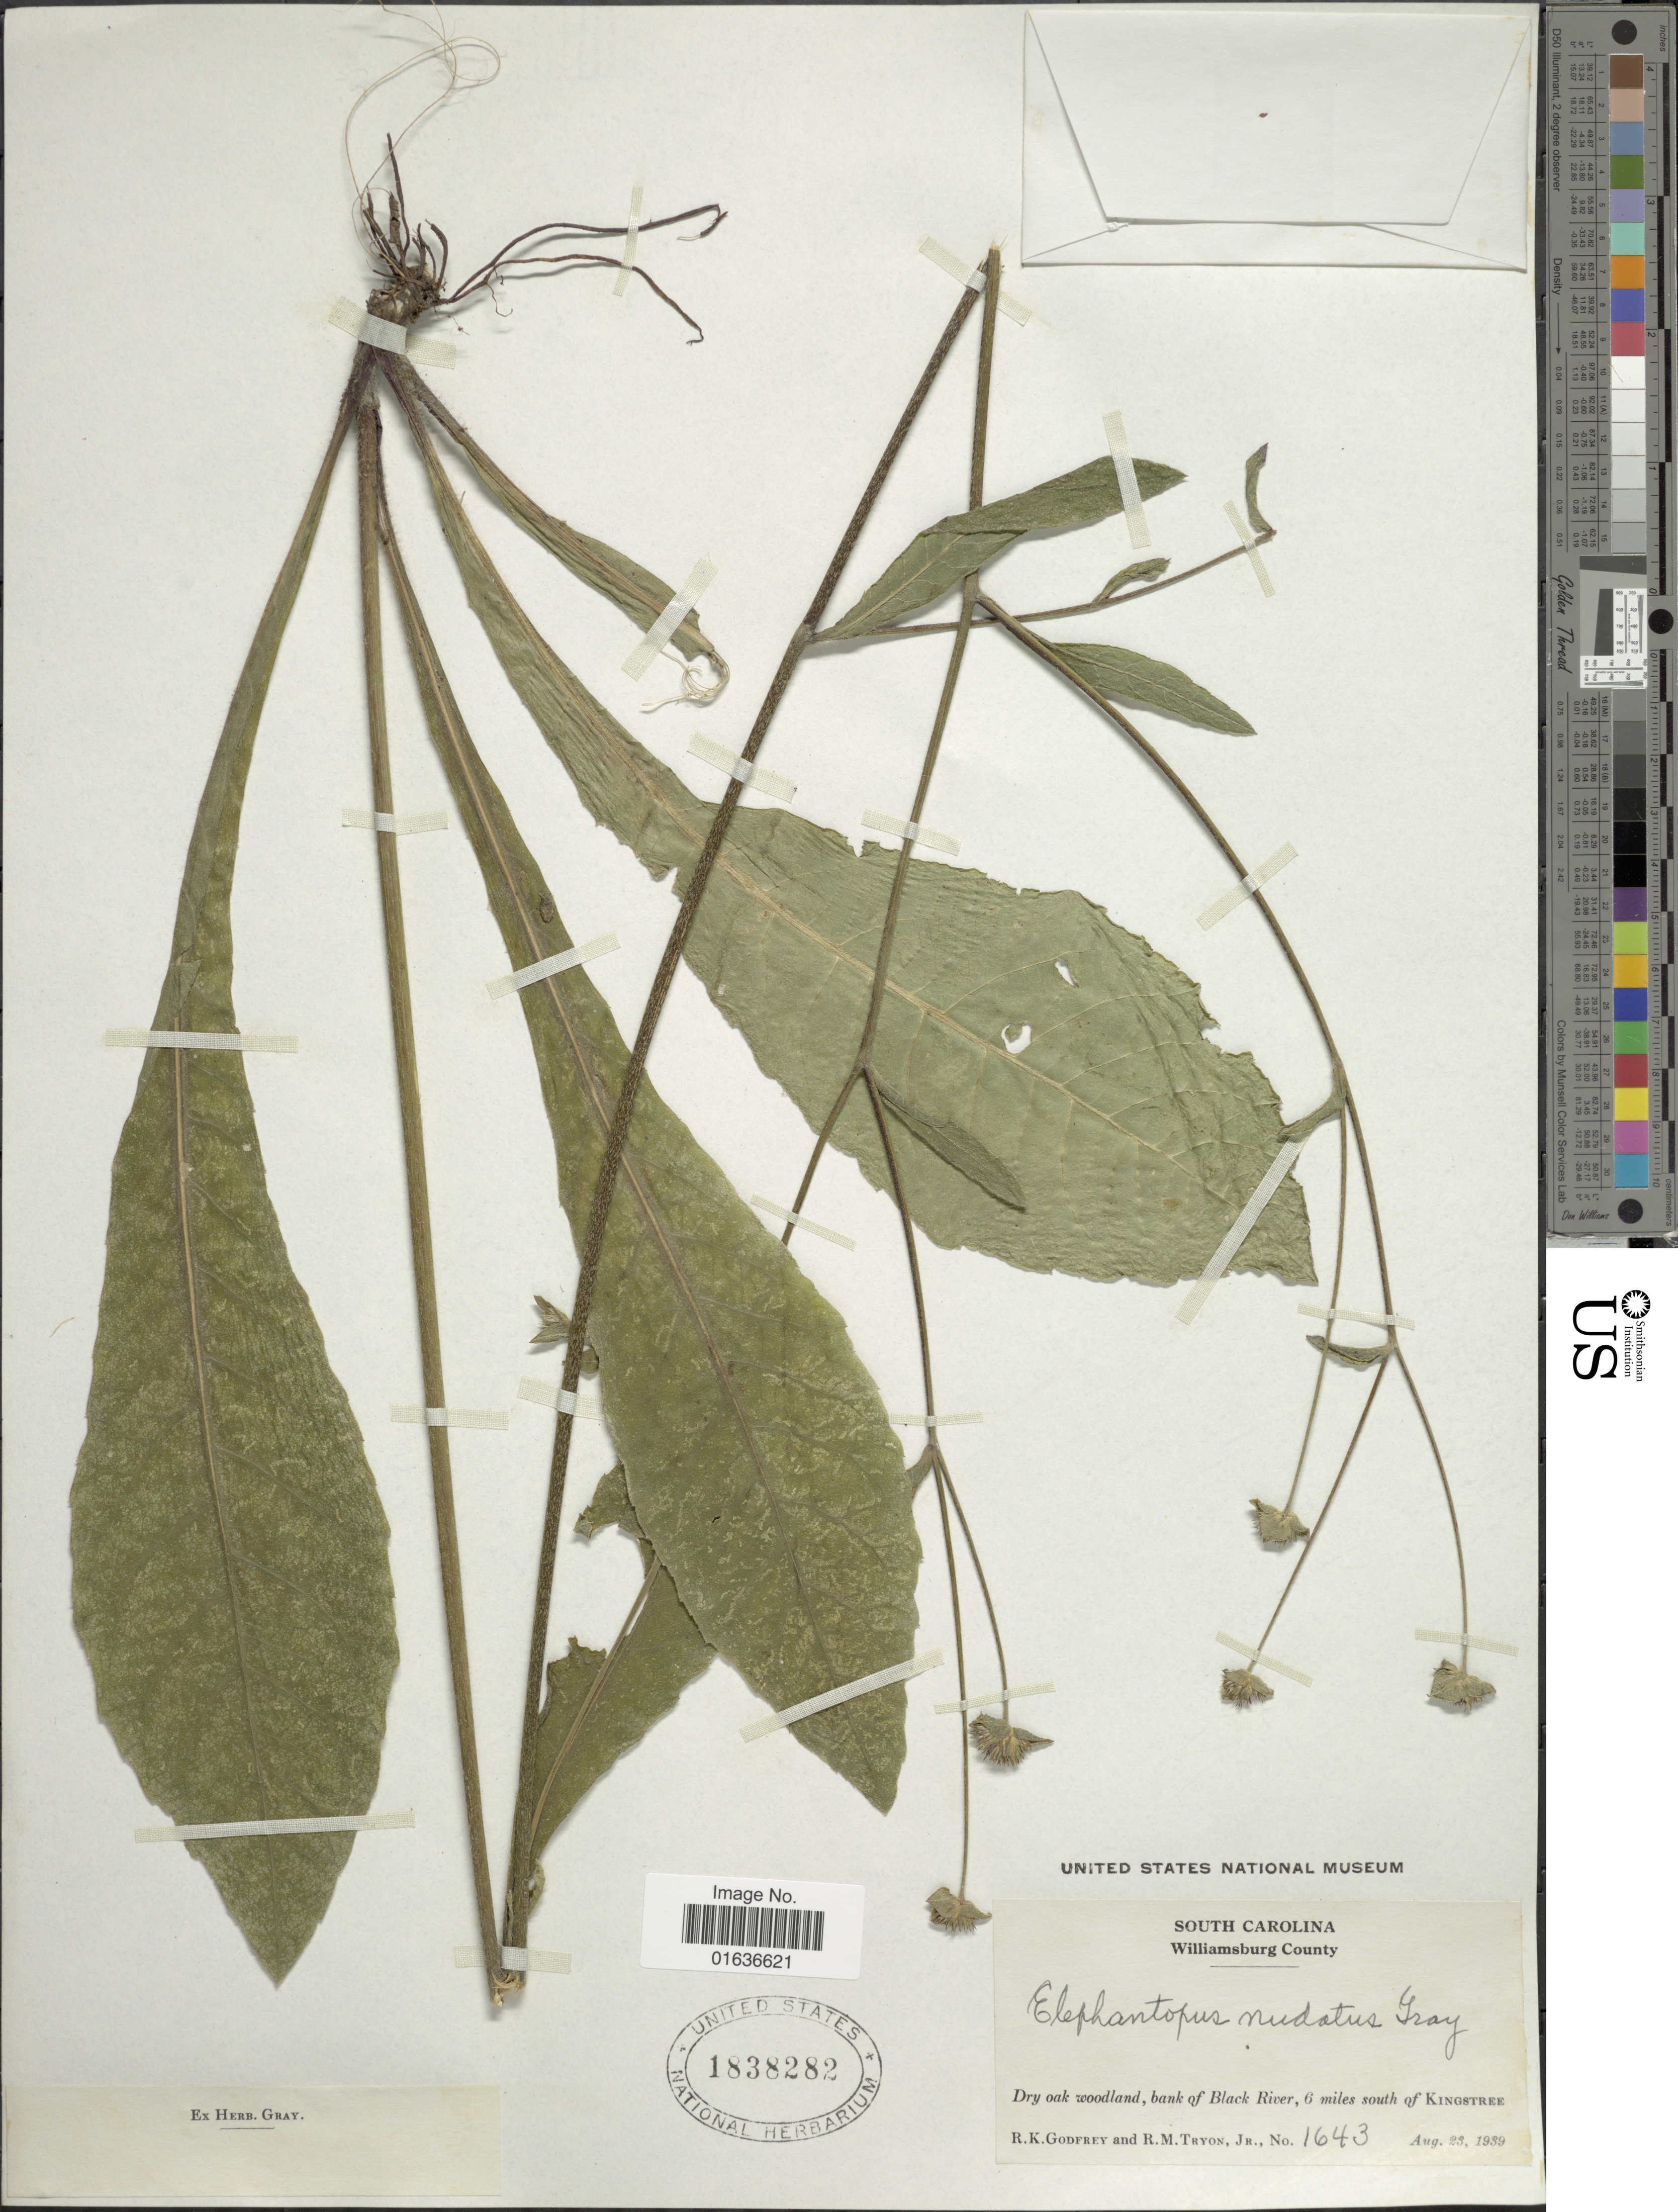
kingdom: Plantae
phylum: Tracheophyta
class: Magnoliopsida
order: Asterales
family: Asteraceae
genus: Elephantopus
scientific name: Elephantopus nudatus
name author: A. Gray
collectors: R. K. Godfrey & R. M. Tryon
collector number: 1643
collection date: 1939-08-23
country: United States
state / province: South Carolina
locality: Williamsburg County, Dry oak woodland, bank of Black River, 6 miles south of Kingstree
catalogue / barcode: US 1838282